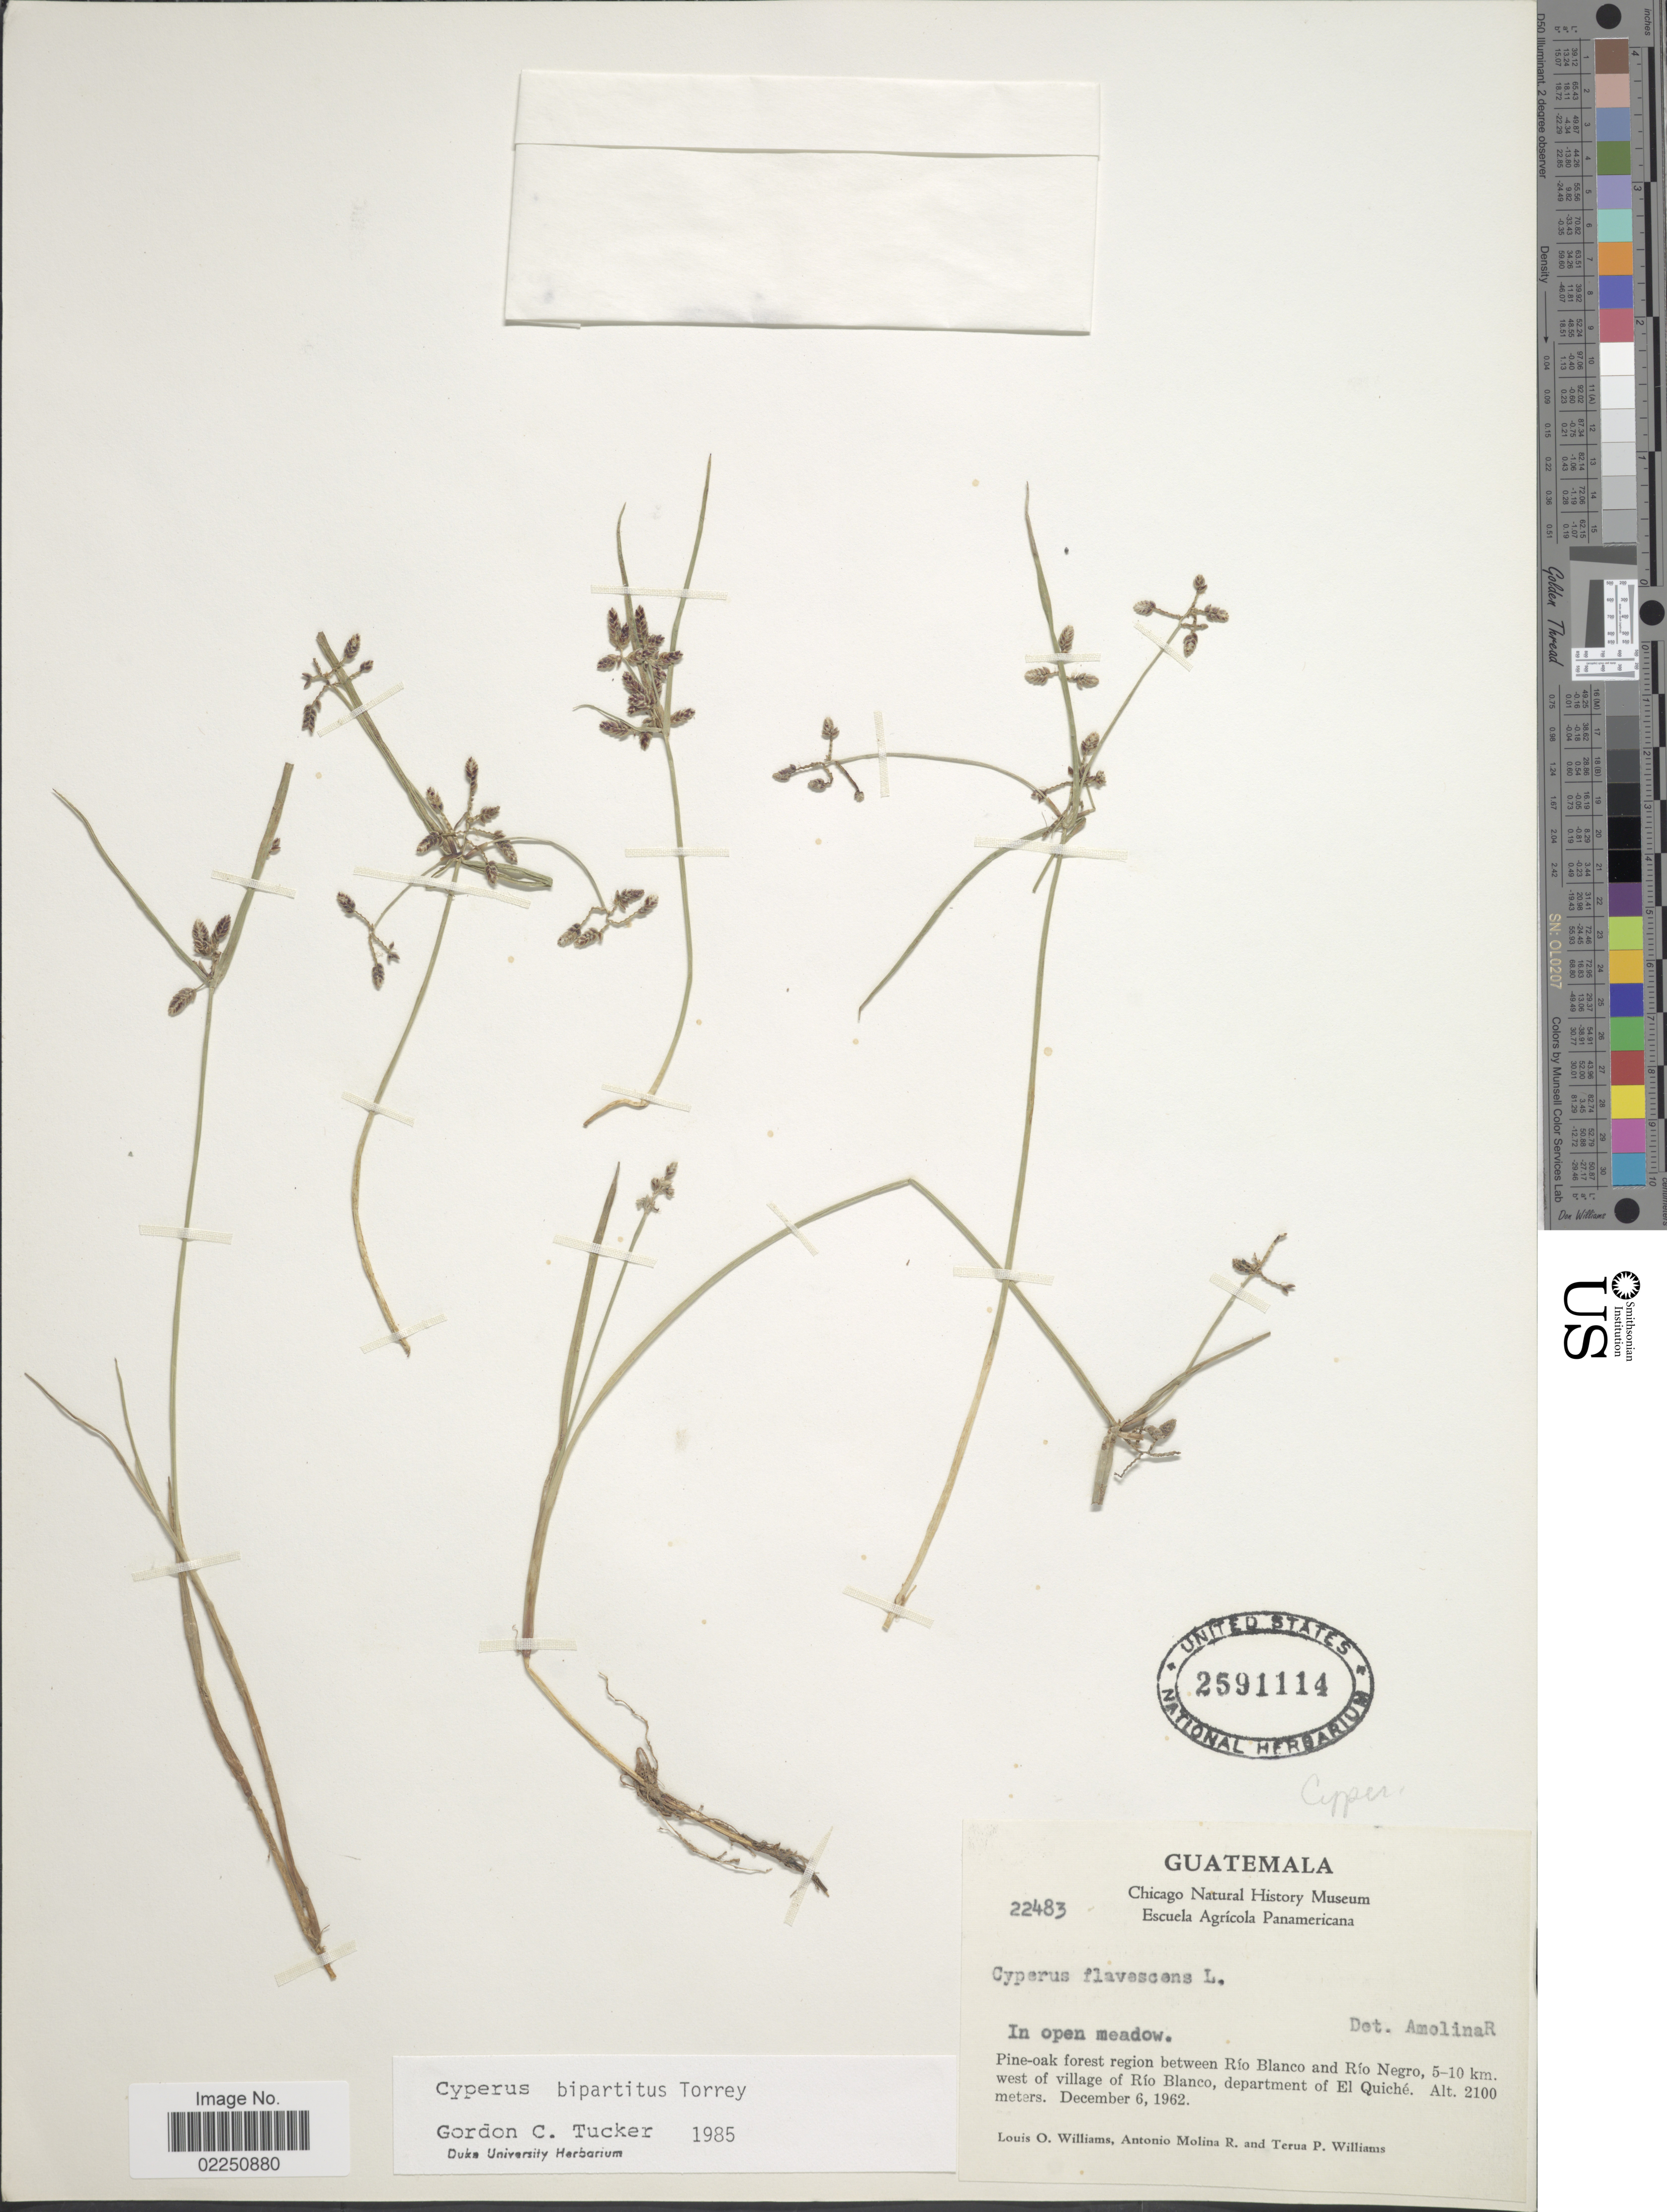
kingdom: Plantae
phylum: Tracheophyta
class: Liliopsida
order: Poales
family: Cyperaceae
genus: Cyperus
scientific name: Cyperus bipartitus Torr.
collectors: L. O. Williams, A. Molina R. & T. P. Williams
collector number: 22483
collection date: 1962-12-06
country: Guatemala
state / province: El Quiché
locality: Region between Rio Blanco and Rio Negro, 5-10 km. west of village of Rio Blanco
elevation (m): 2100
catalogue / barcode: US 2591114